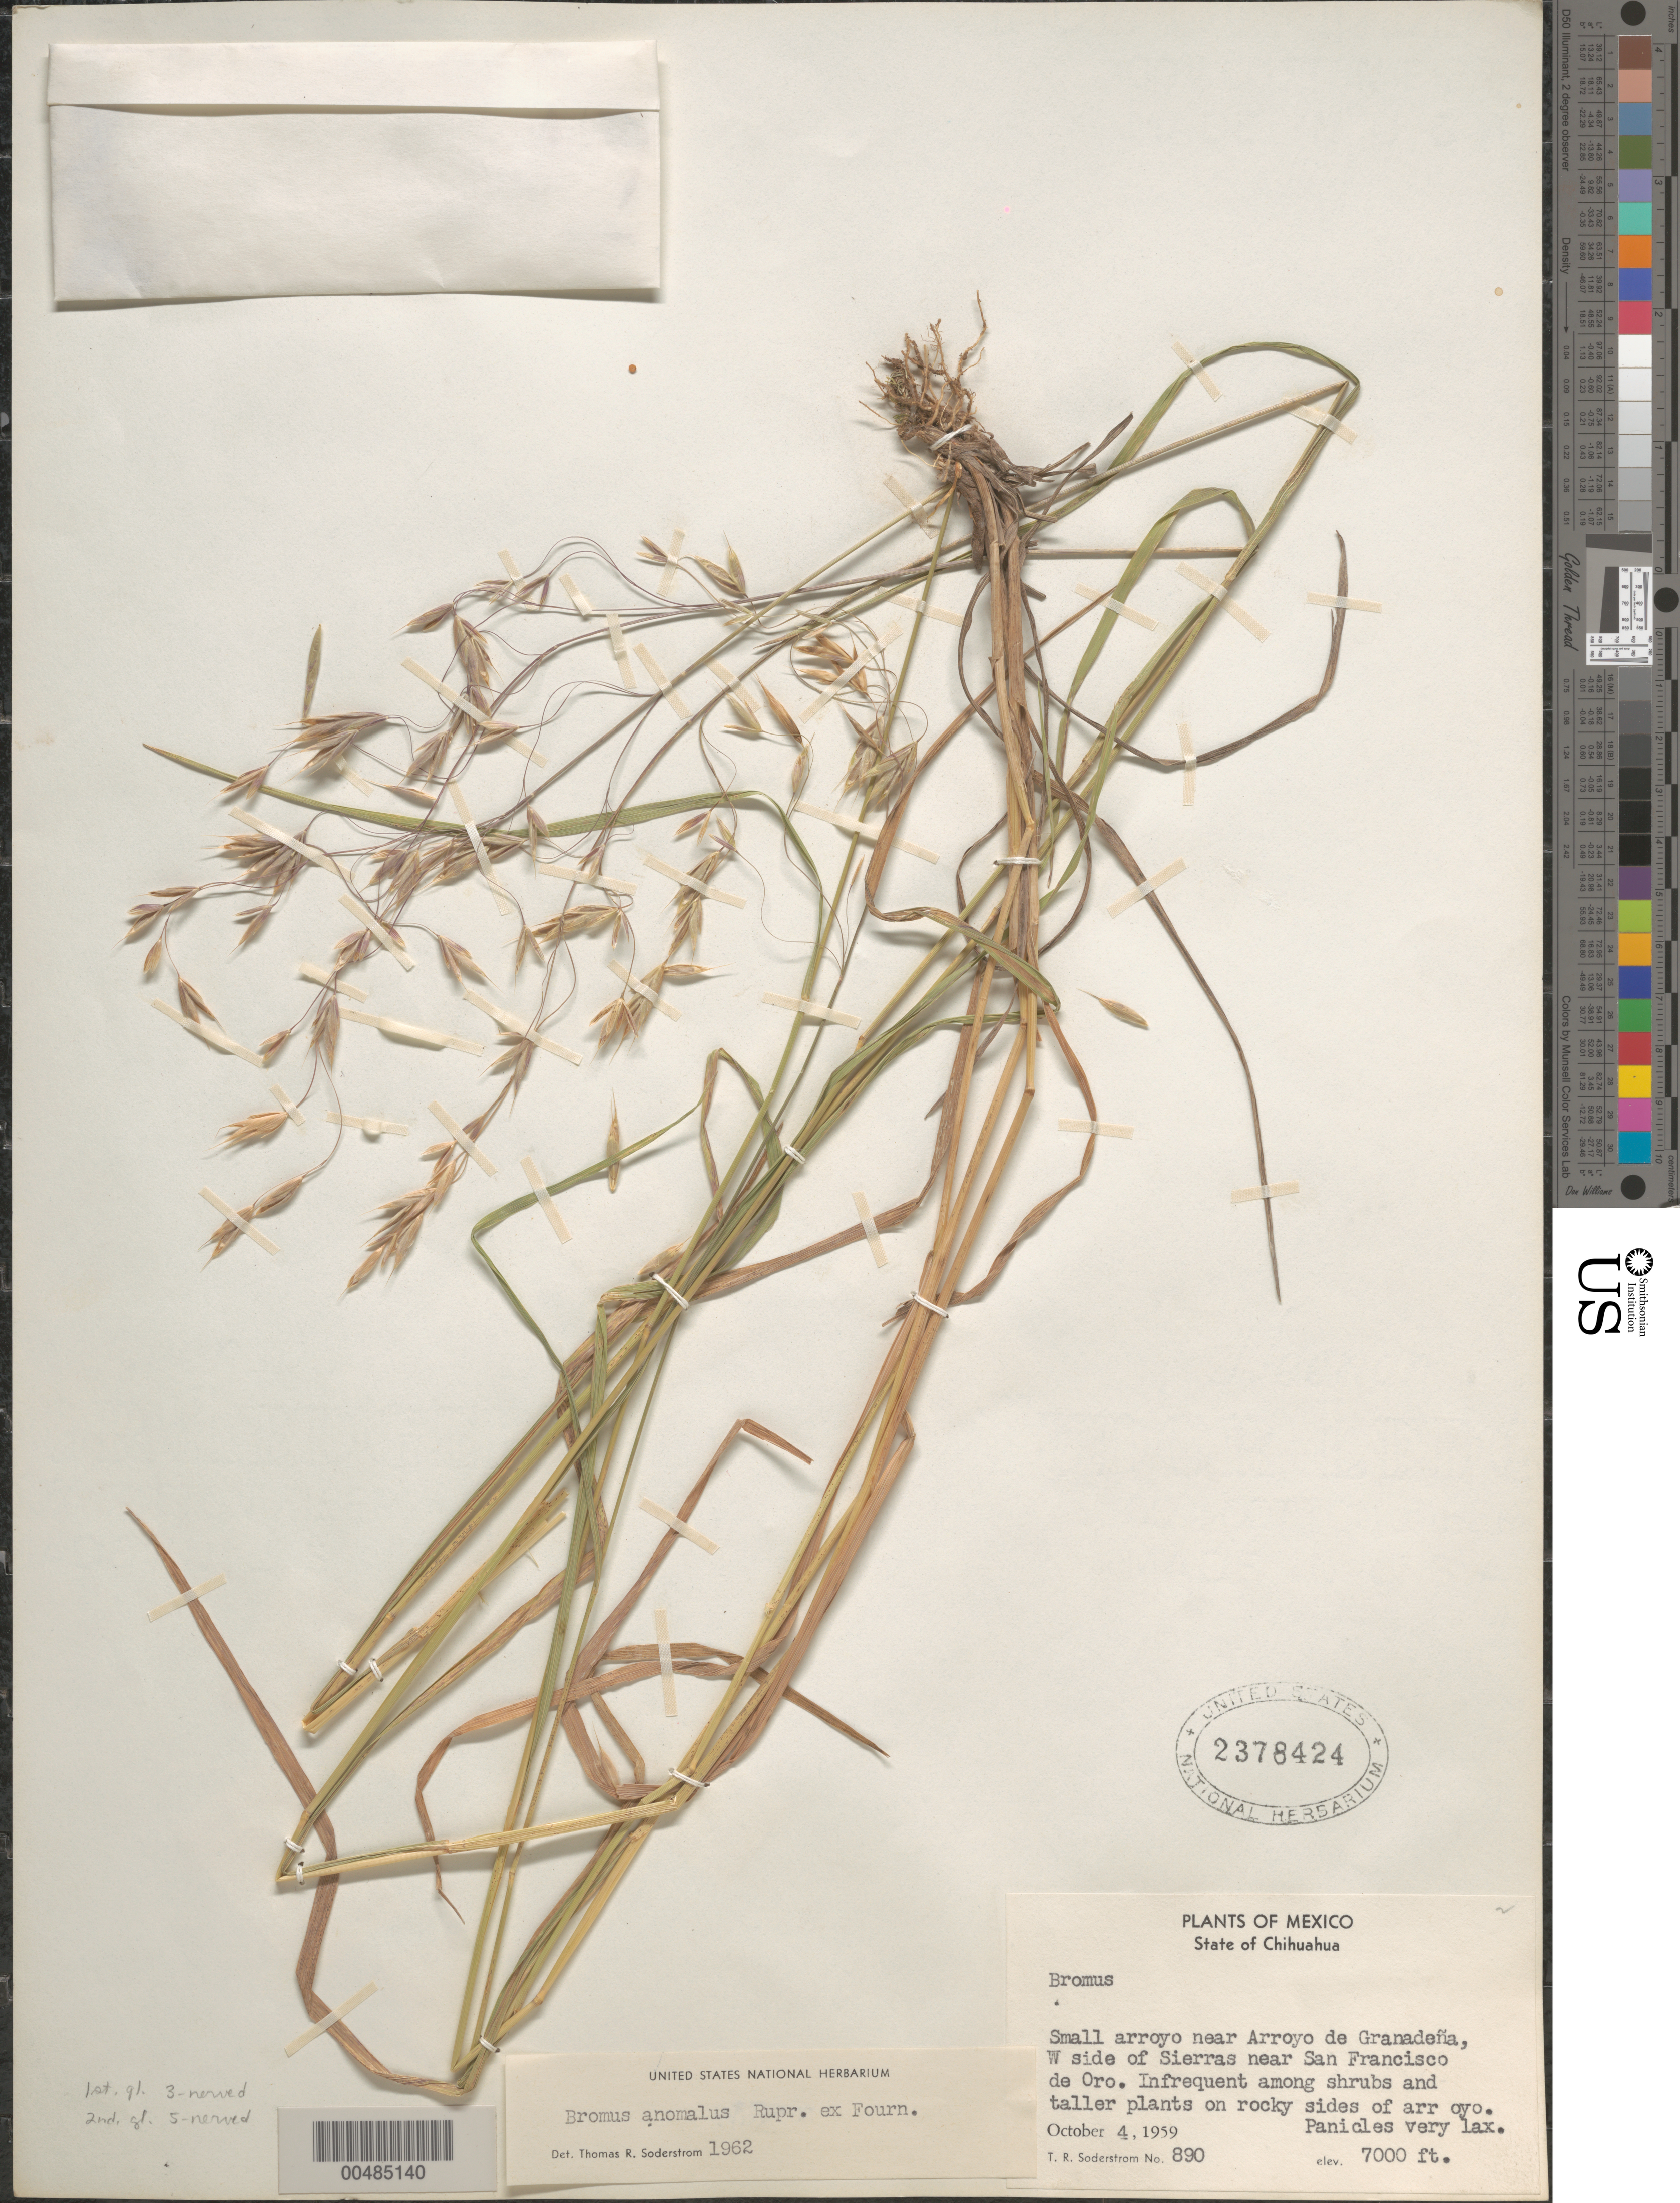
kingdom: Plantae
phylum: Tracheophyta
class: Liliopsida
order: Poales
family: Poaceae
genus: Bromus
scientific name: Bromus porteri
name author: (J.M. Coult.) Nash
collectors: T. R. Soderstrom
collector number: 890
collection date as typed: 4 Oct 1959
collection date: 1959-10-04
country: Mexico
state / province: Chihuahua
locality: Near Arroyo de Granadeña, W side of Sierras near San Francisco de Oro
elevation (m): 2134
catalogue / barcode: US 2378424